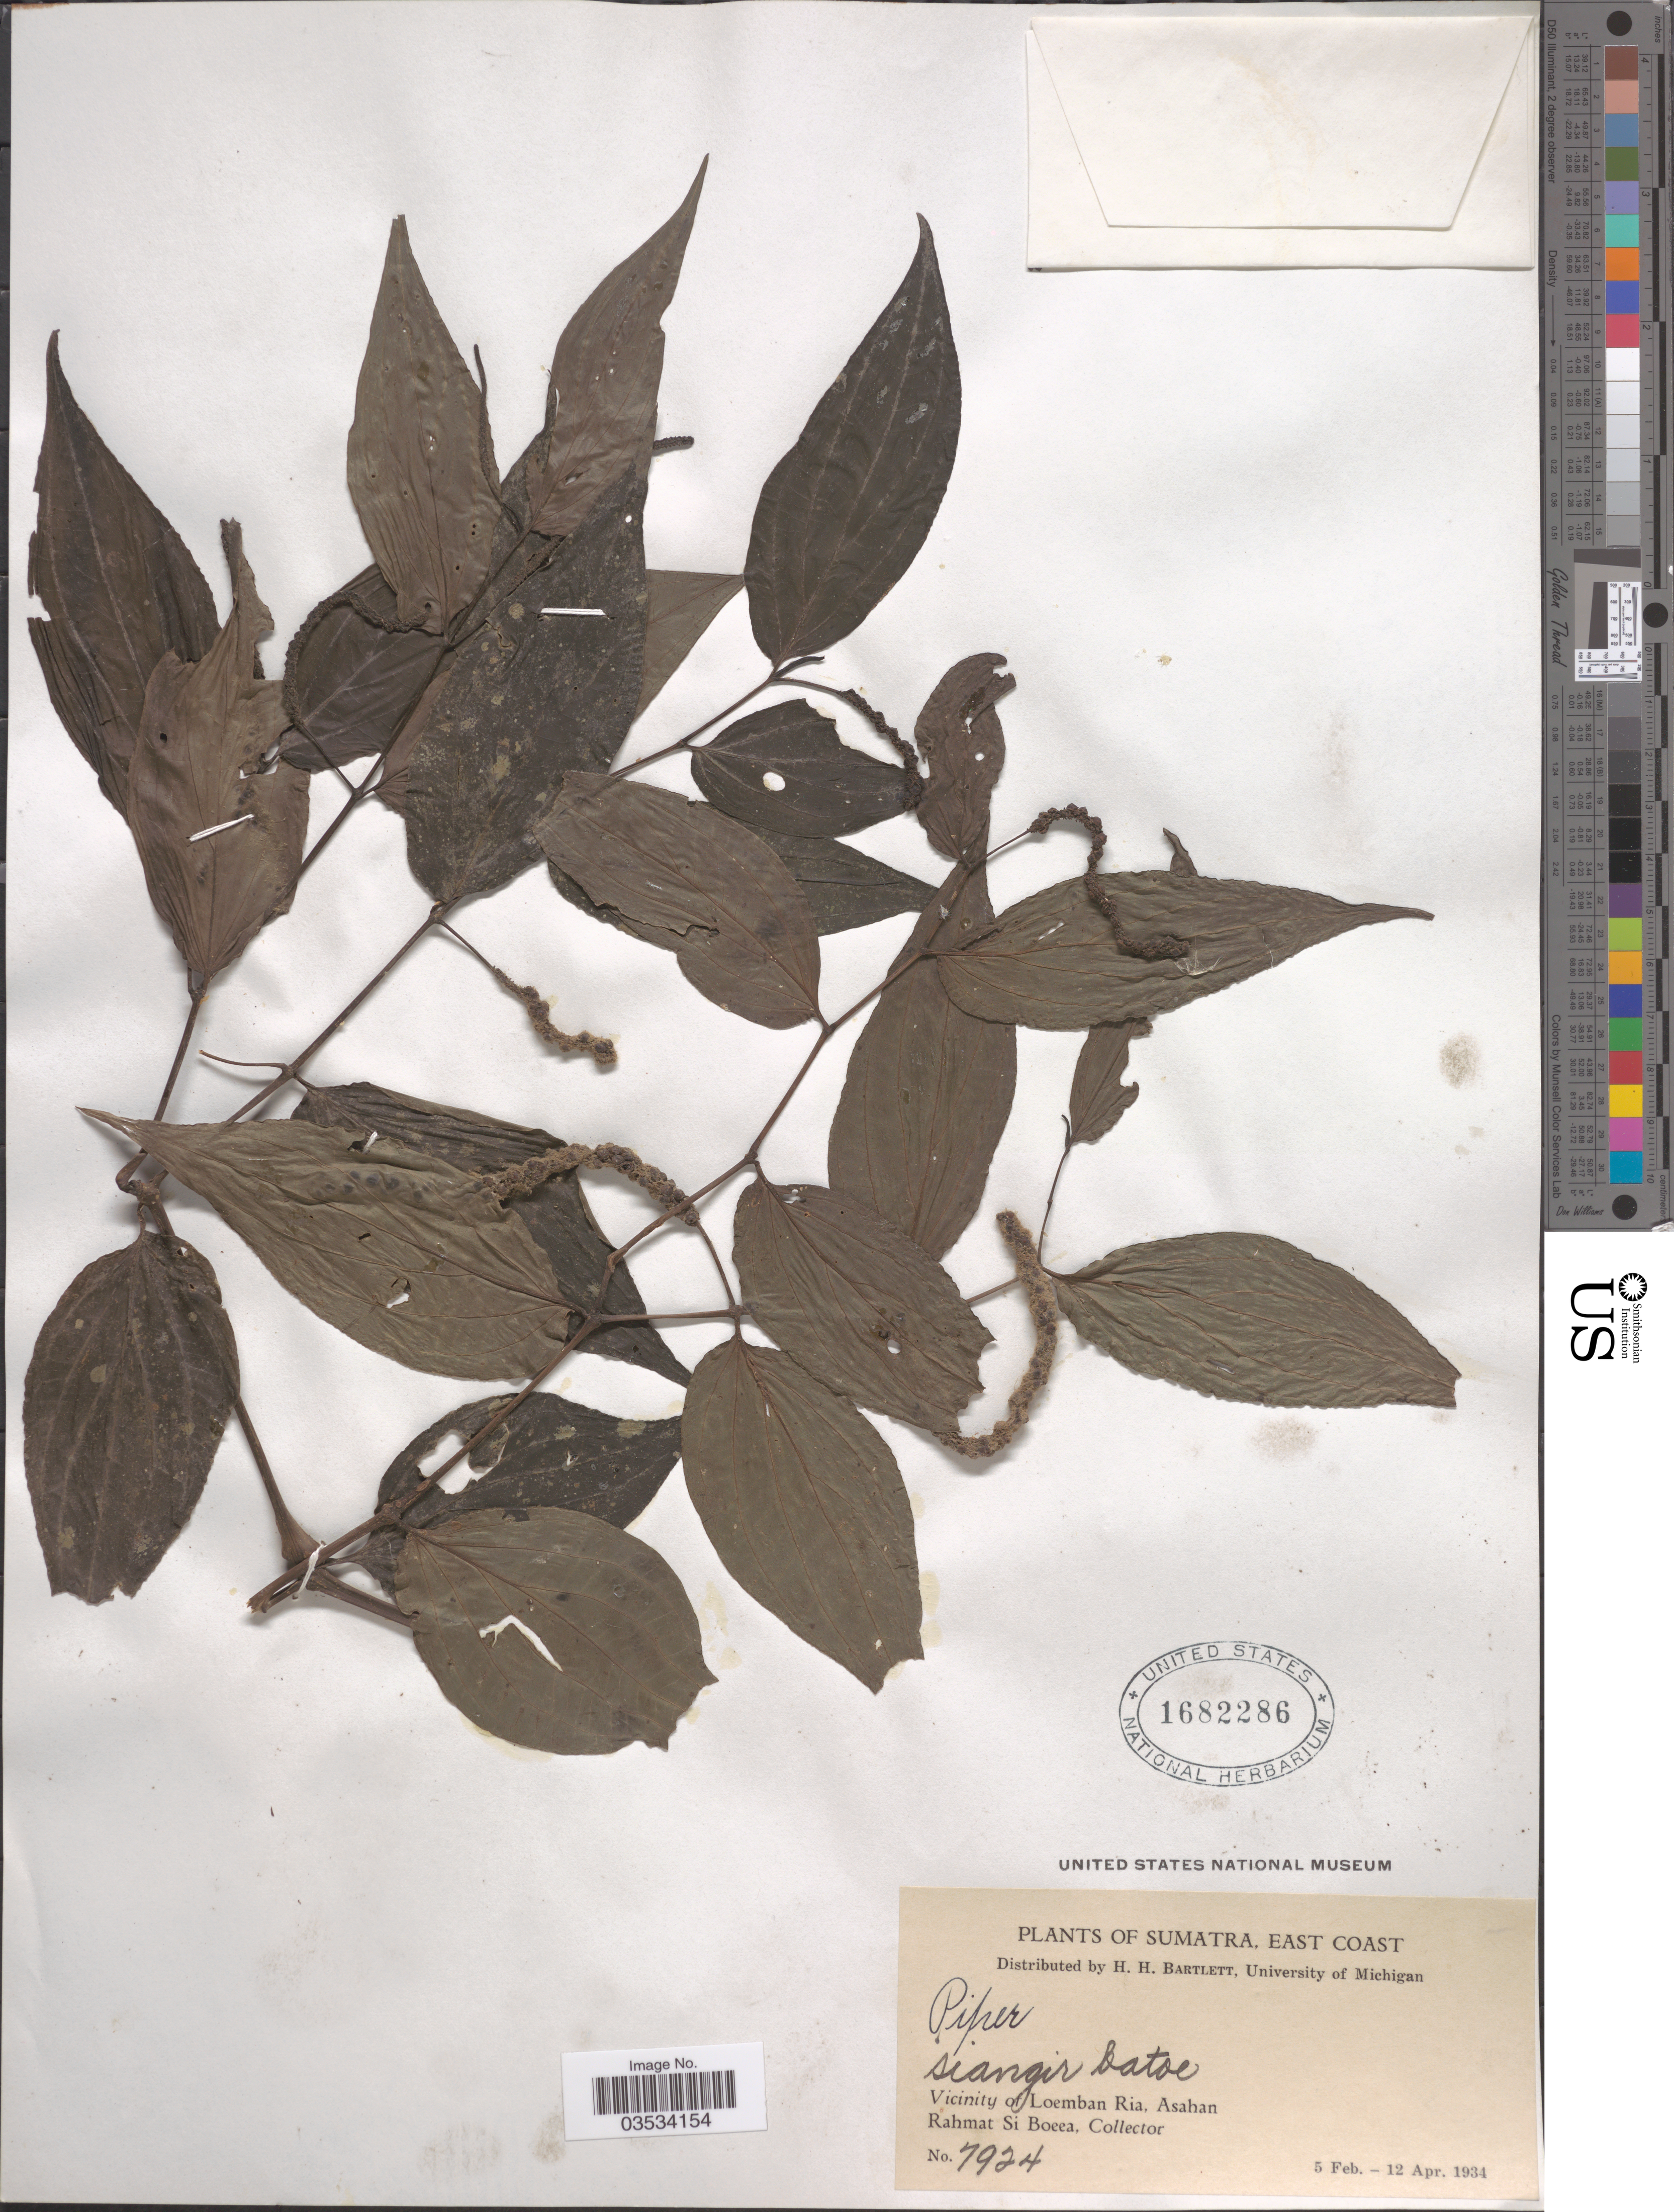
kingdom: Plantae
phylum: Tracheophyta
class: Magnoliopsida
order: Piperales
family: Piperaceae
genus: Piper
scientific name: Piper sp.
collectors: Rahmat Si Boeea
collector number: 7924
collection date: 1934-02-05/1934-04-12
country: Indonesia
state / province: Sumatra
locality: East Coast. Vicinity of Loemban Ria, Asahan.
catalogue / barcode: US 1682286